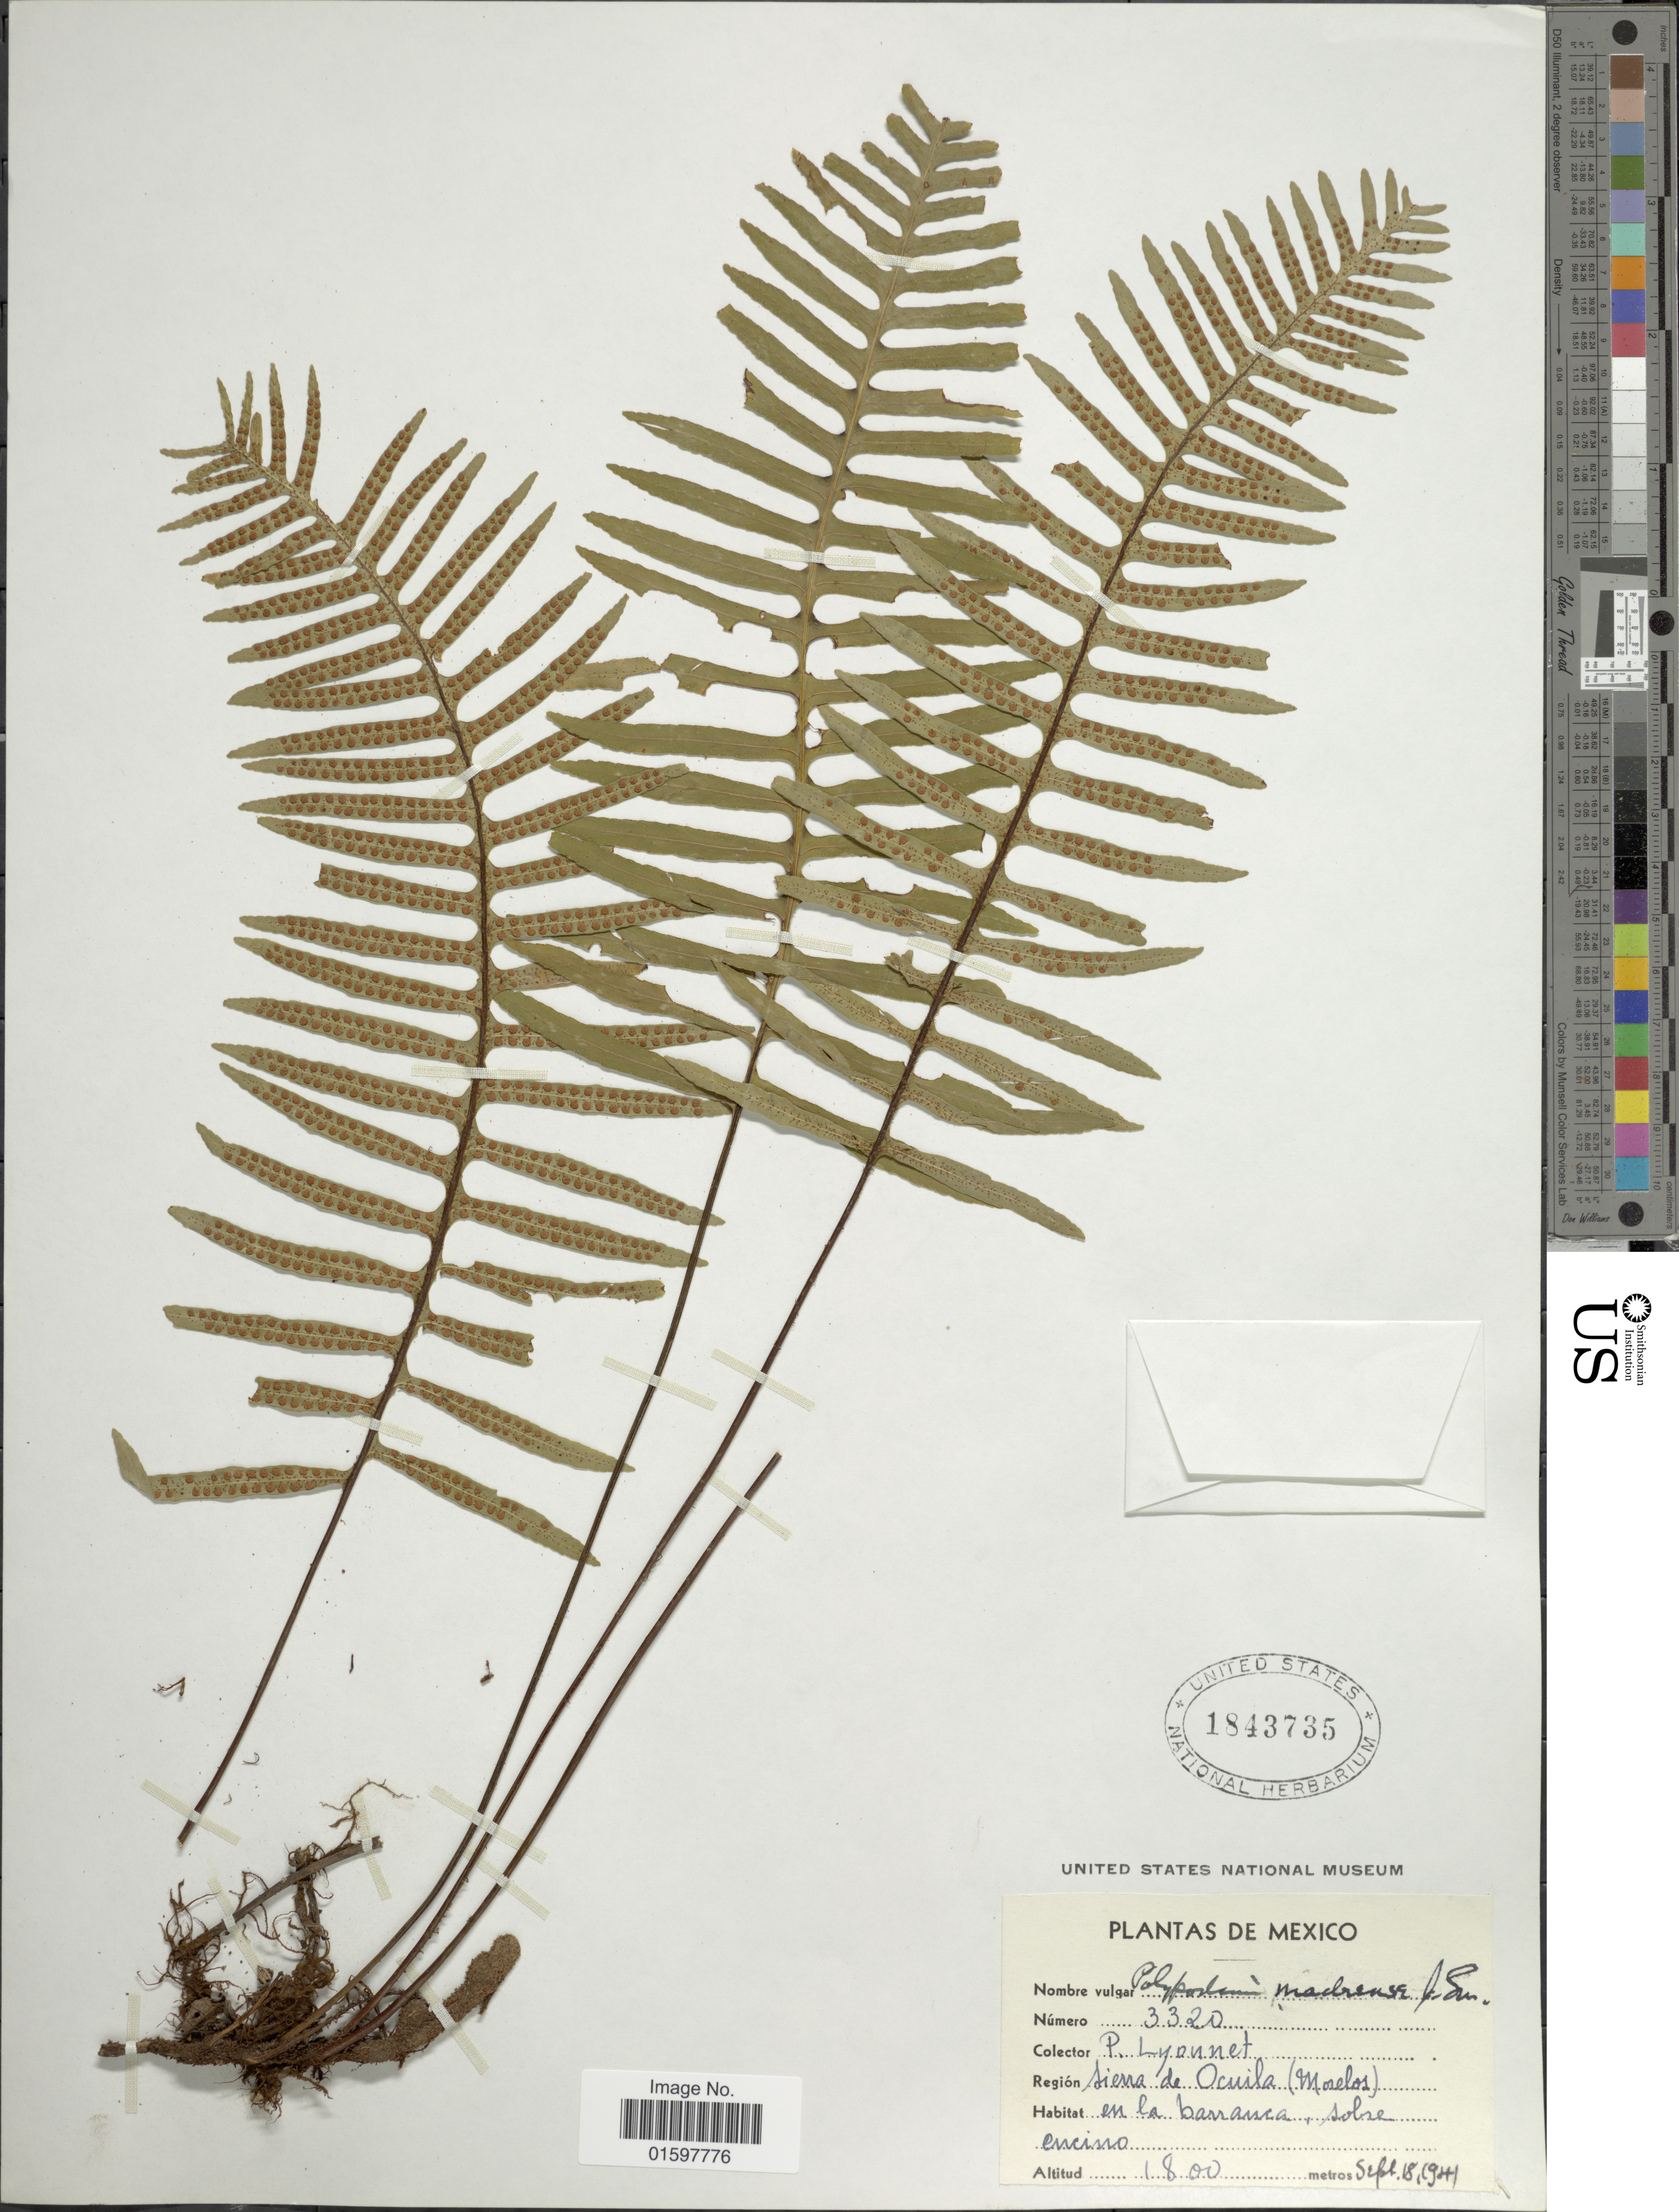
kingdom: Plantae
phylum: Tracheophyta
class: Polypodiopsida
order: Polypodiales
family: Polypodiaceae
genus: Pleopeltis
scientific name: Pleopeltis madrense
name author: (J. Sm.) A.R. Sm. & Tejero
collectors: P. Lyonnet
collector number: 3320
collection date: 1941-09-18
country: Mexico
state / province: Morelos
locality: Sierra de Ocuila en la barranca, sobre encino.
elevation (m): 1800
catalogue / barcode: US 1843735